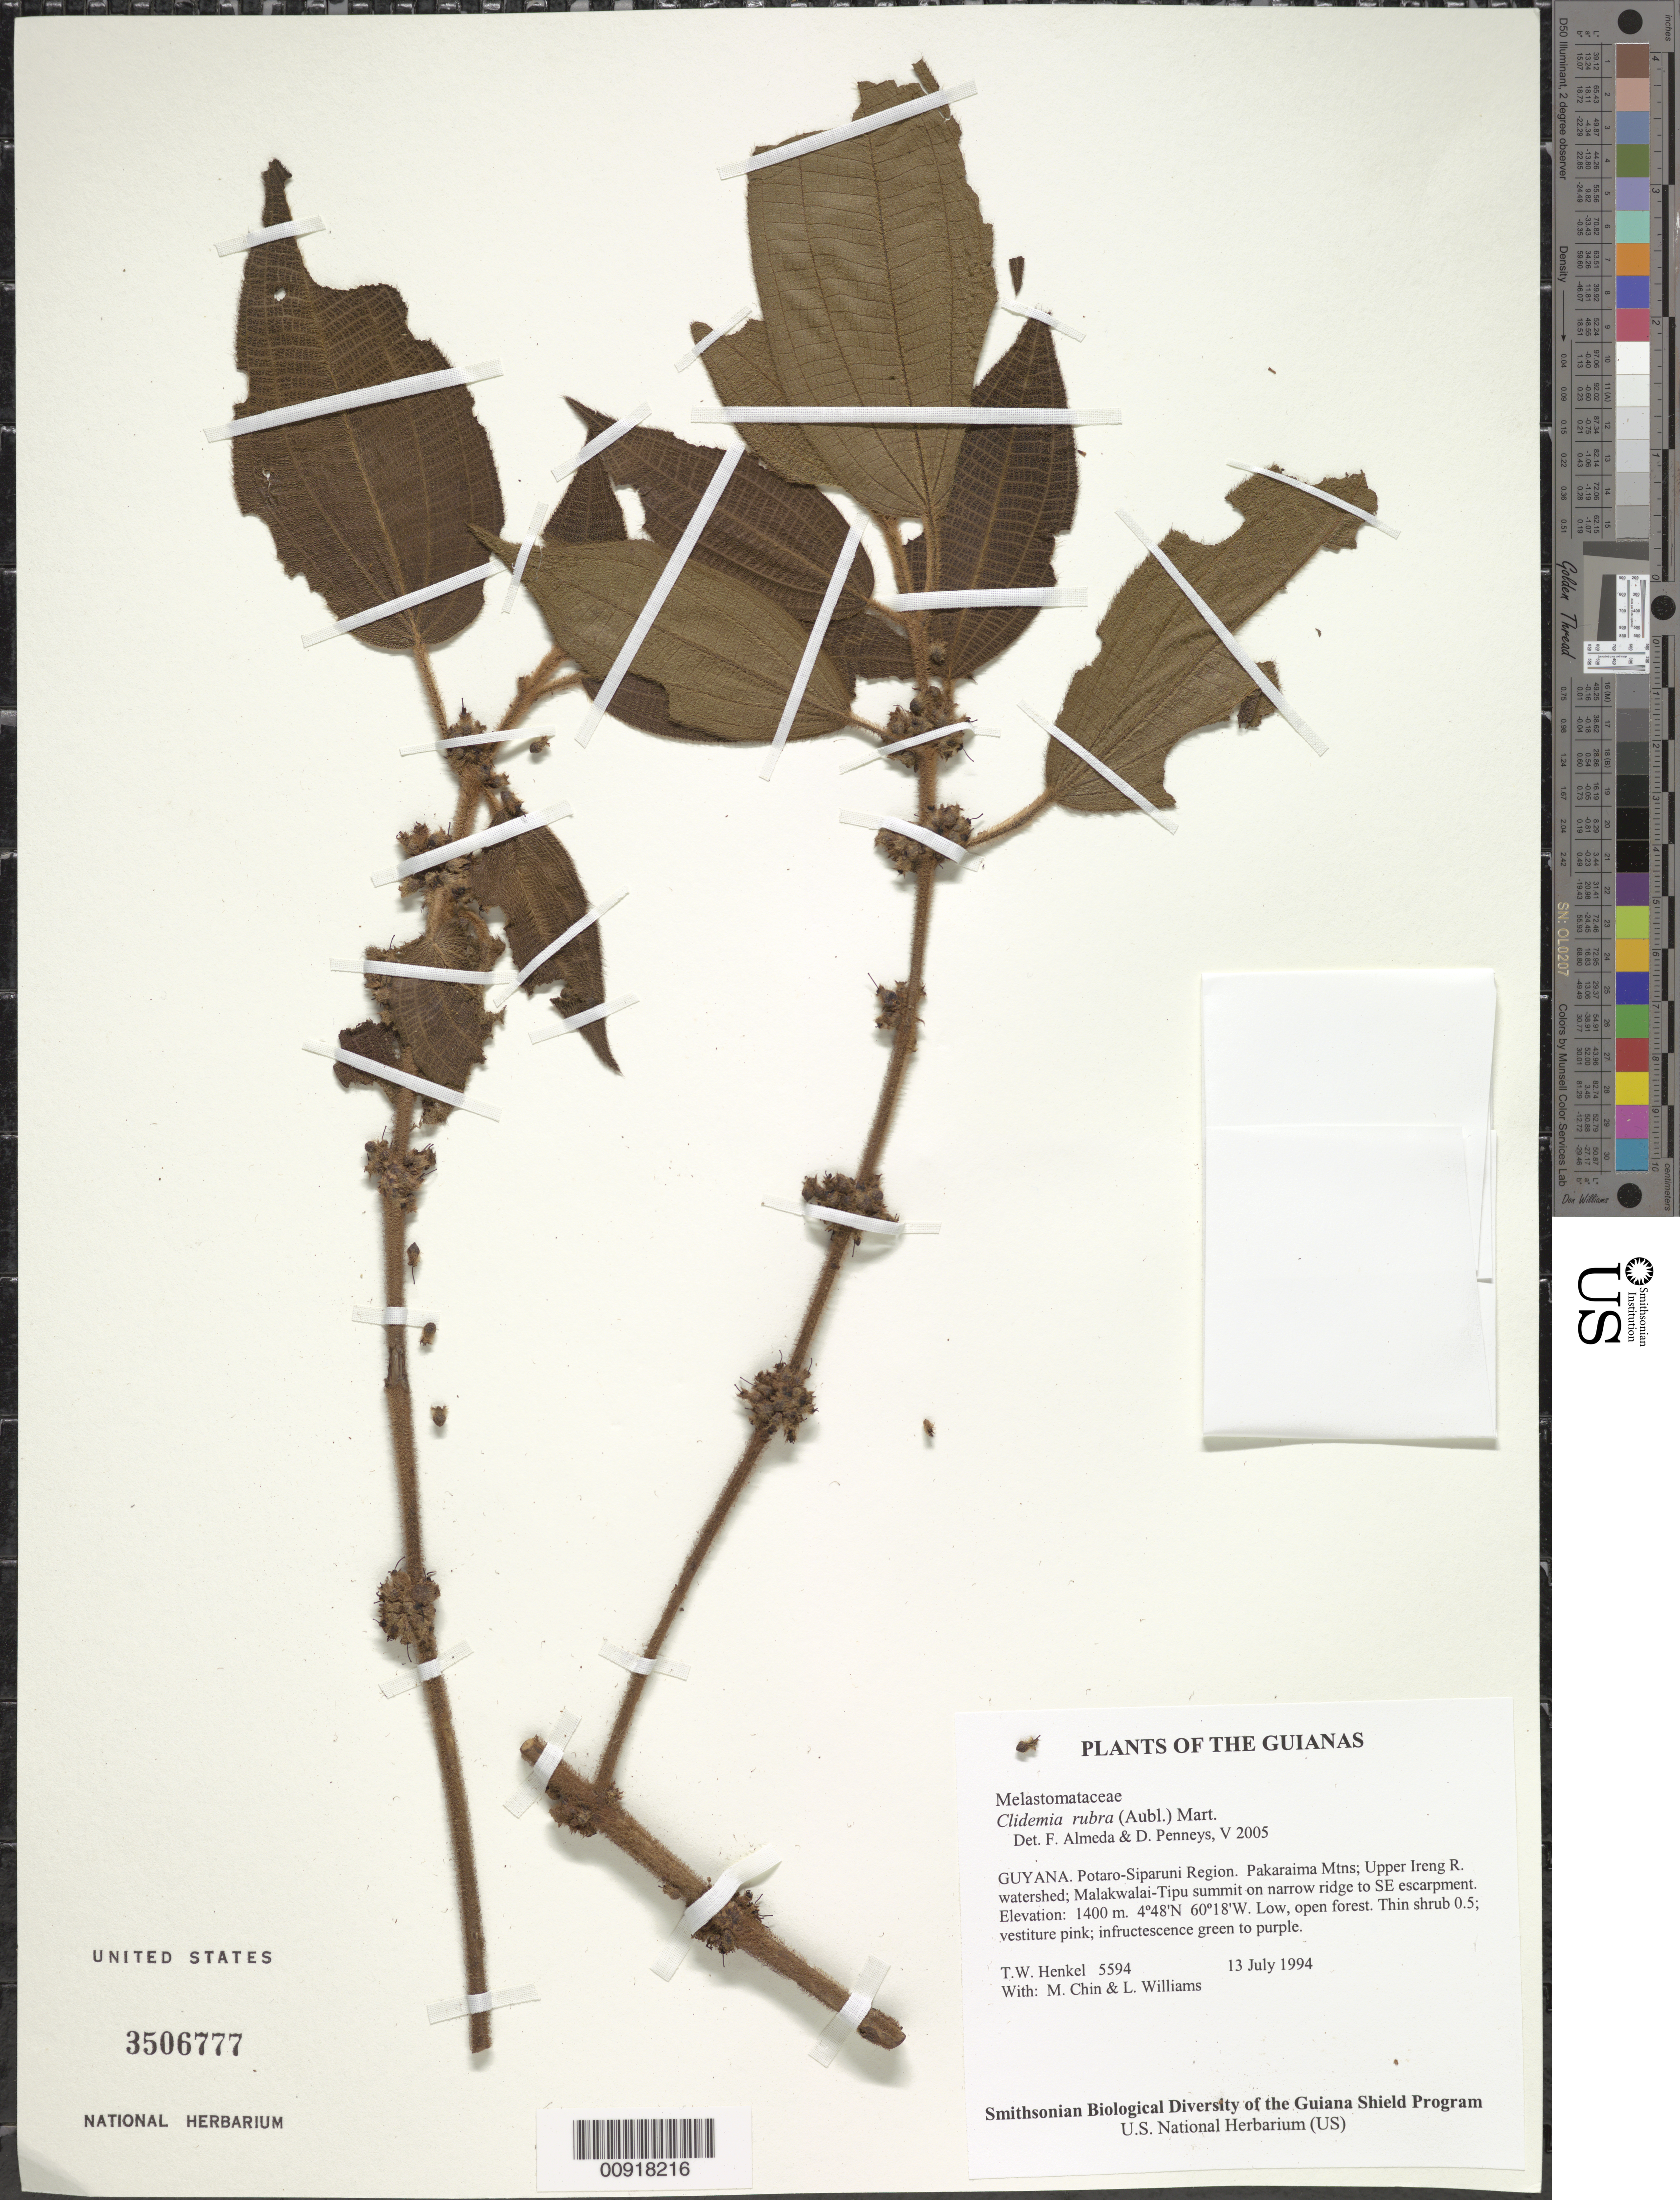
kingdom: Plantae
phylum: Tracheophyta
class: Magnoliopsida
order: Myrtales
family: Melastomataceae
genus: Clidemia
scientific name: Clidemia rubra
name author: (Aubl.) Mart.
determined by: Almeda, F.; Penneys, D. S.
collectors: T. Henkel, M. Chin & L. Williams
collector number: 5594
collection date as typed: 13 July 1994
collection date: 1994-07-13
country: Guyana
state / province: Potaro-Siparuni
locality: Pakaraima Mtns; Upper Ireng R. watershed; Malakwalai-Tipu summit on narrow ridge to SE escarpment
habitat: Low, open forest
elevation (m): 1400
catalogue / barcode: US 3506777